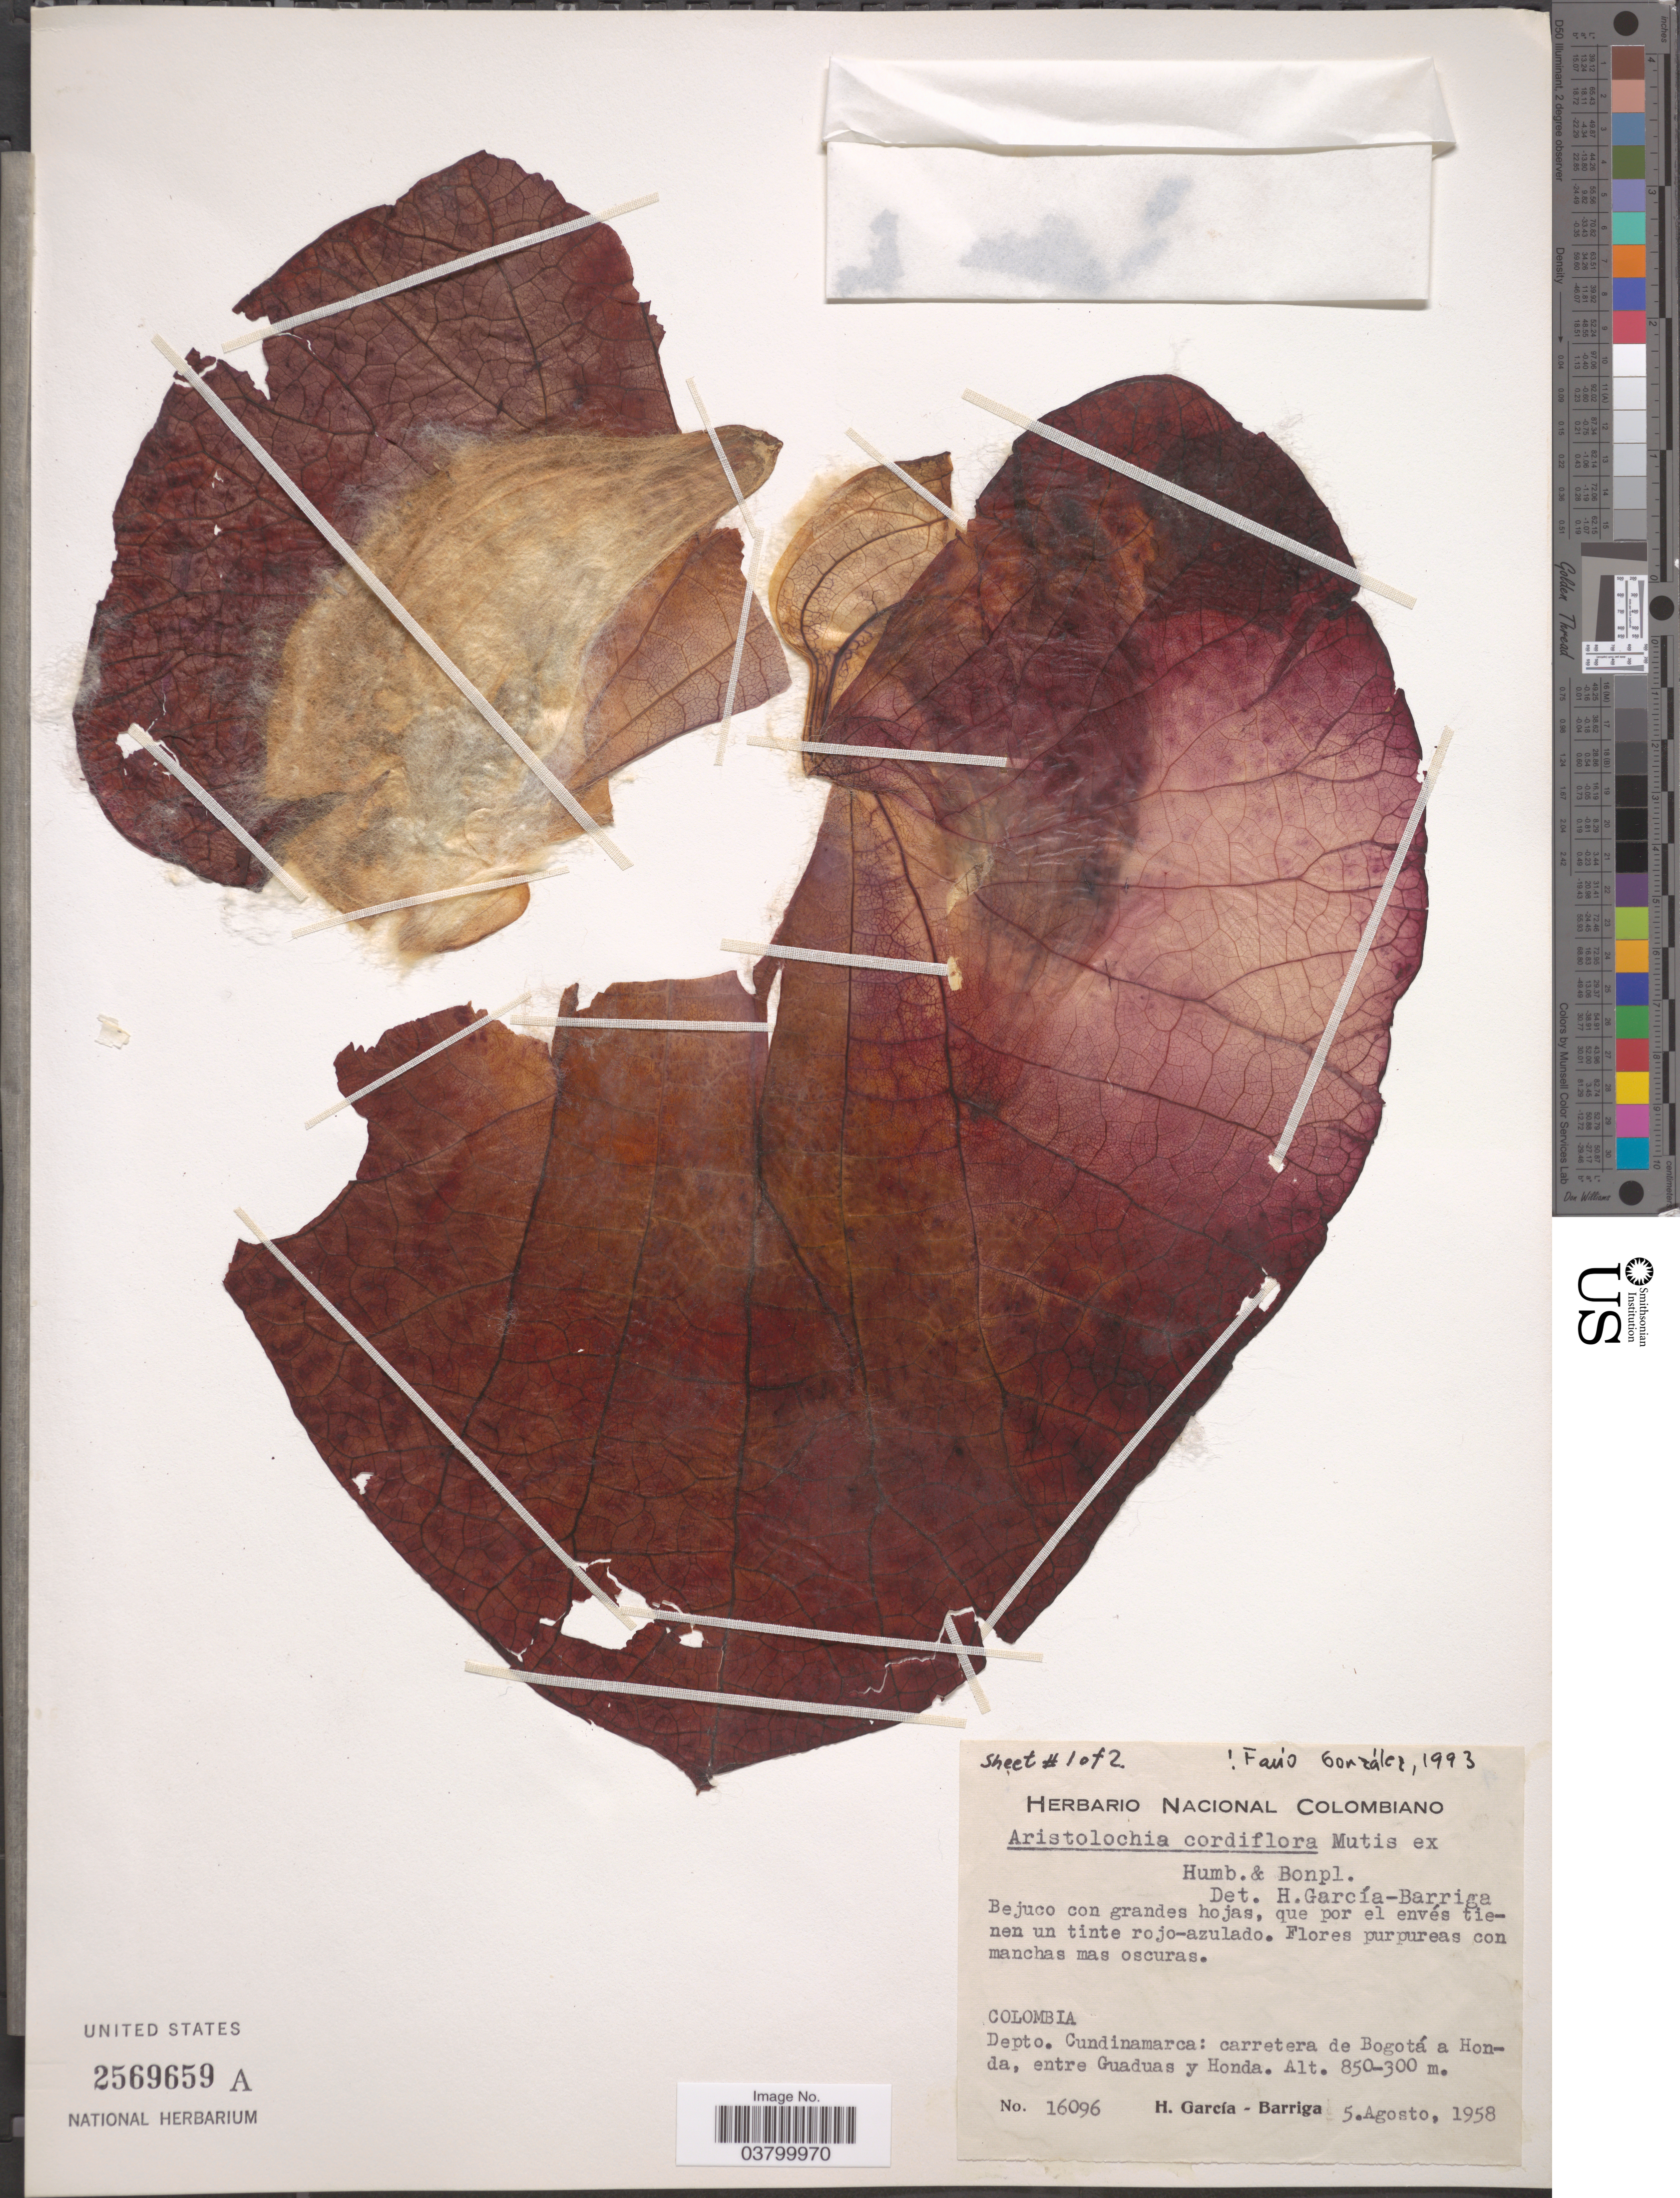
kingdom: Plantae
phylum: Tracheophyta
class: Magnoliopsida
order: Piperales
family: Aristolochiaceae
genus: Aristolochia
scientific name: Aristolochia cordiflora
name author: Mutis ex Kunth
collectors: H. García Barriga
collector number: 16096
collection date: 1958-08-05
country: Colombia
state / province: Cundinamarca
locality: Depto. Cundinamarca: carretera de Bogotá a Honda, entre Guaduas y Honda.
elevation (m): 300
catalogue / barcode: US 2569659A